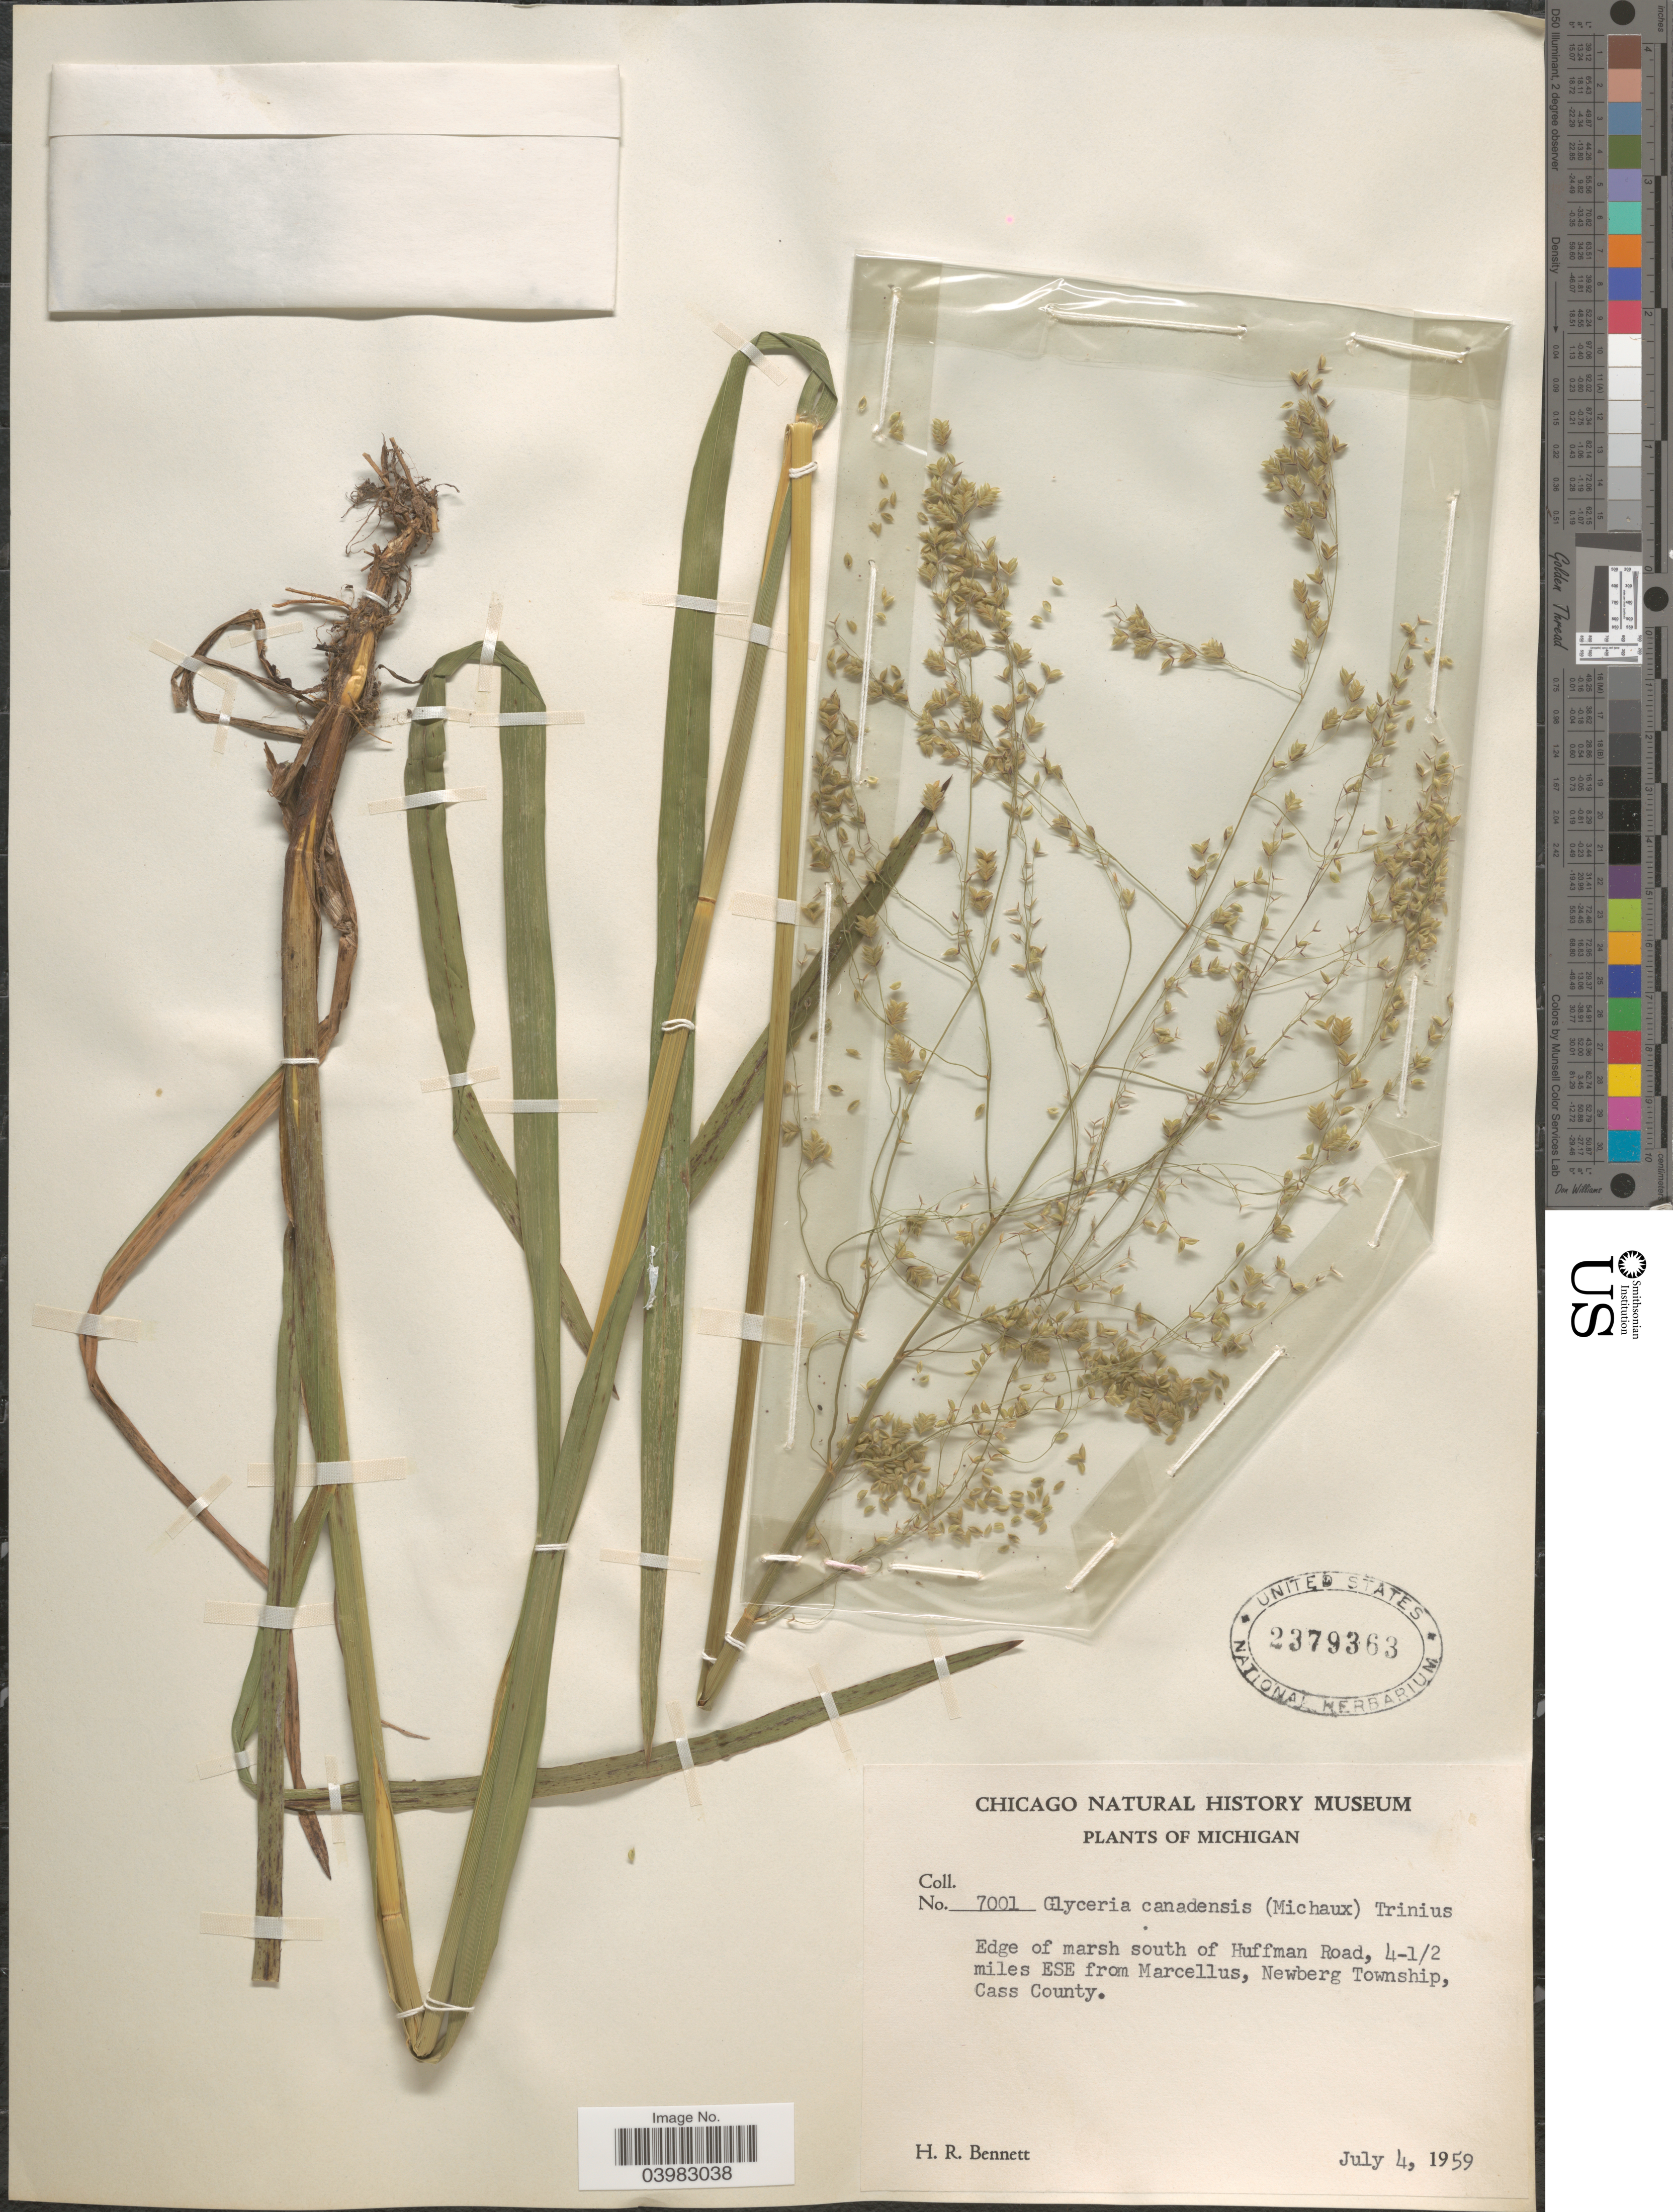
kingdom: Plantae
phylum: Tracheophyta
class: Liliopsida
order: Poales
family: Poaceae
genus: Glyceria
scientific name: Glyceria canadensis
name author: (Michx.) Trin.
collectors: H. R. Bennett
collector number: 7001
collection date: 1959-07-04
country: United States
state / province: Michigan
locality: Edge of marsh south of Huffman Road, 4-½ miles ESE from Marcellus, Newberg Township, Cass County.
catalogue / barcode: US 2379363